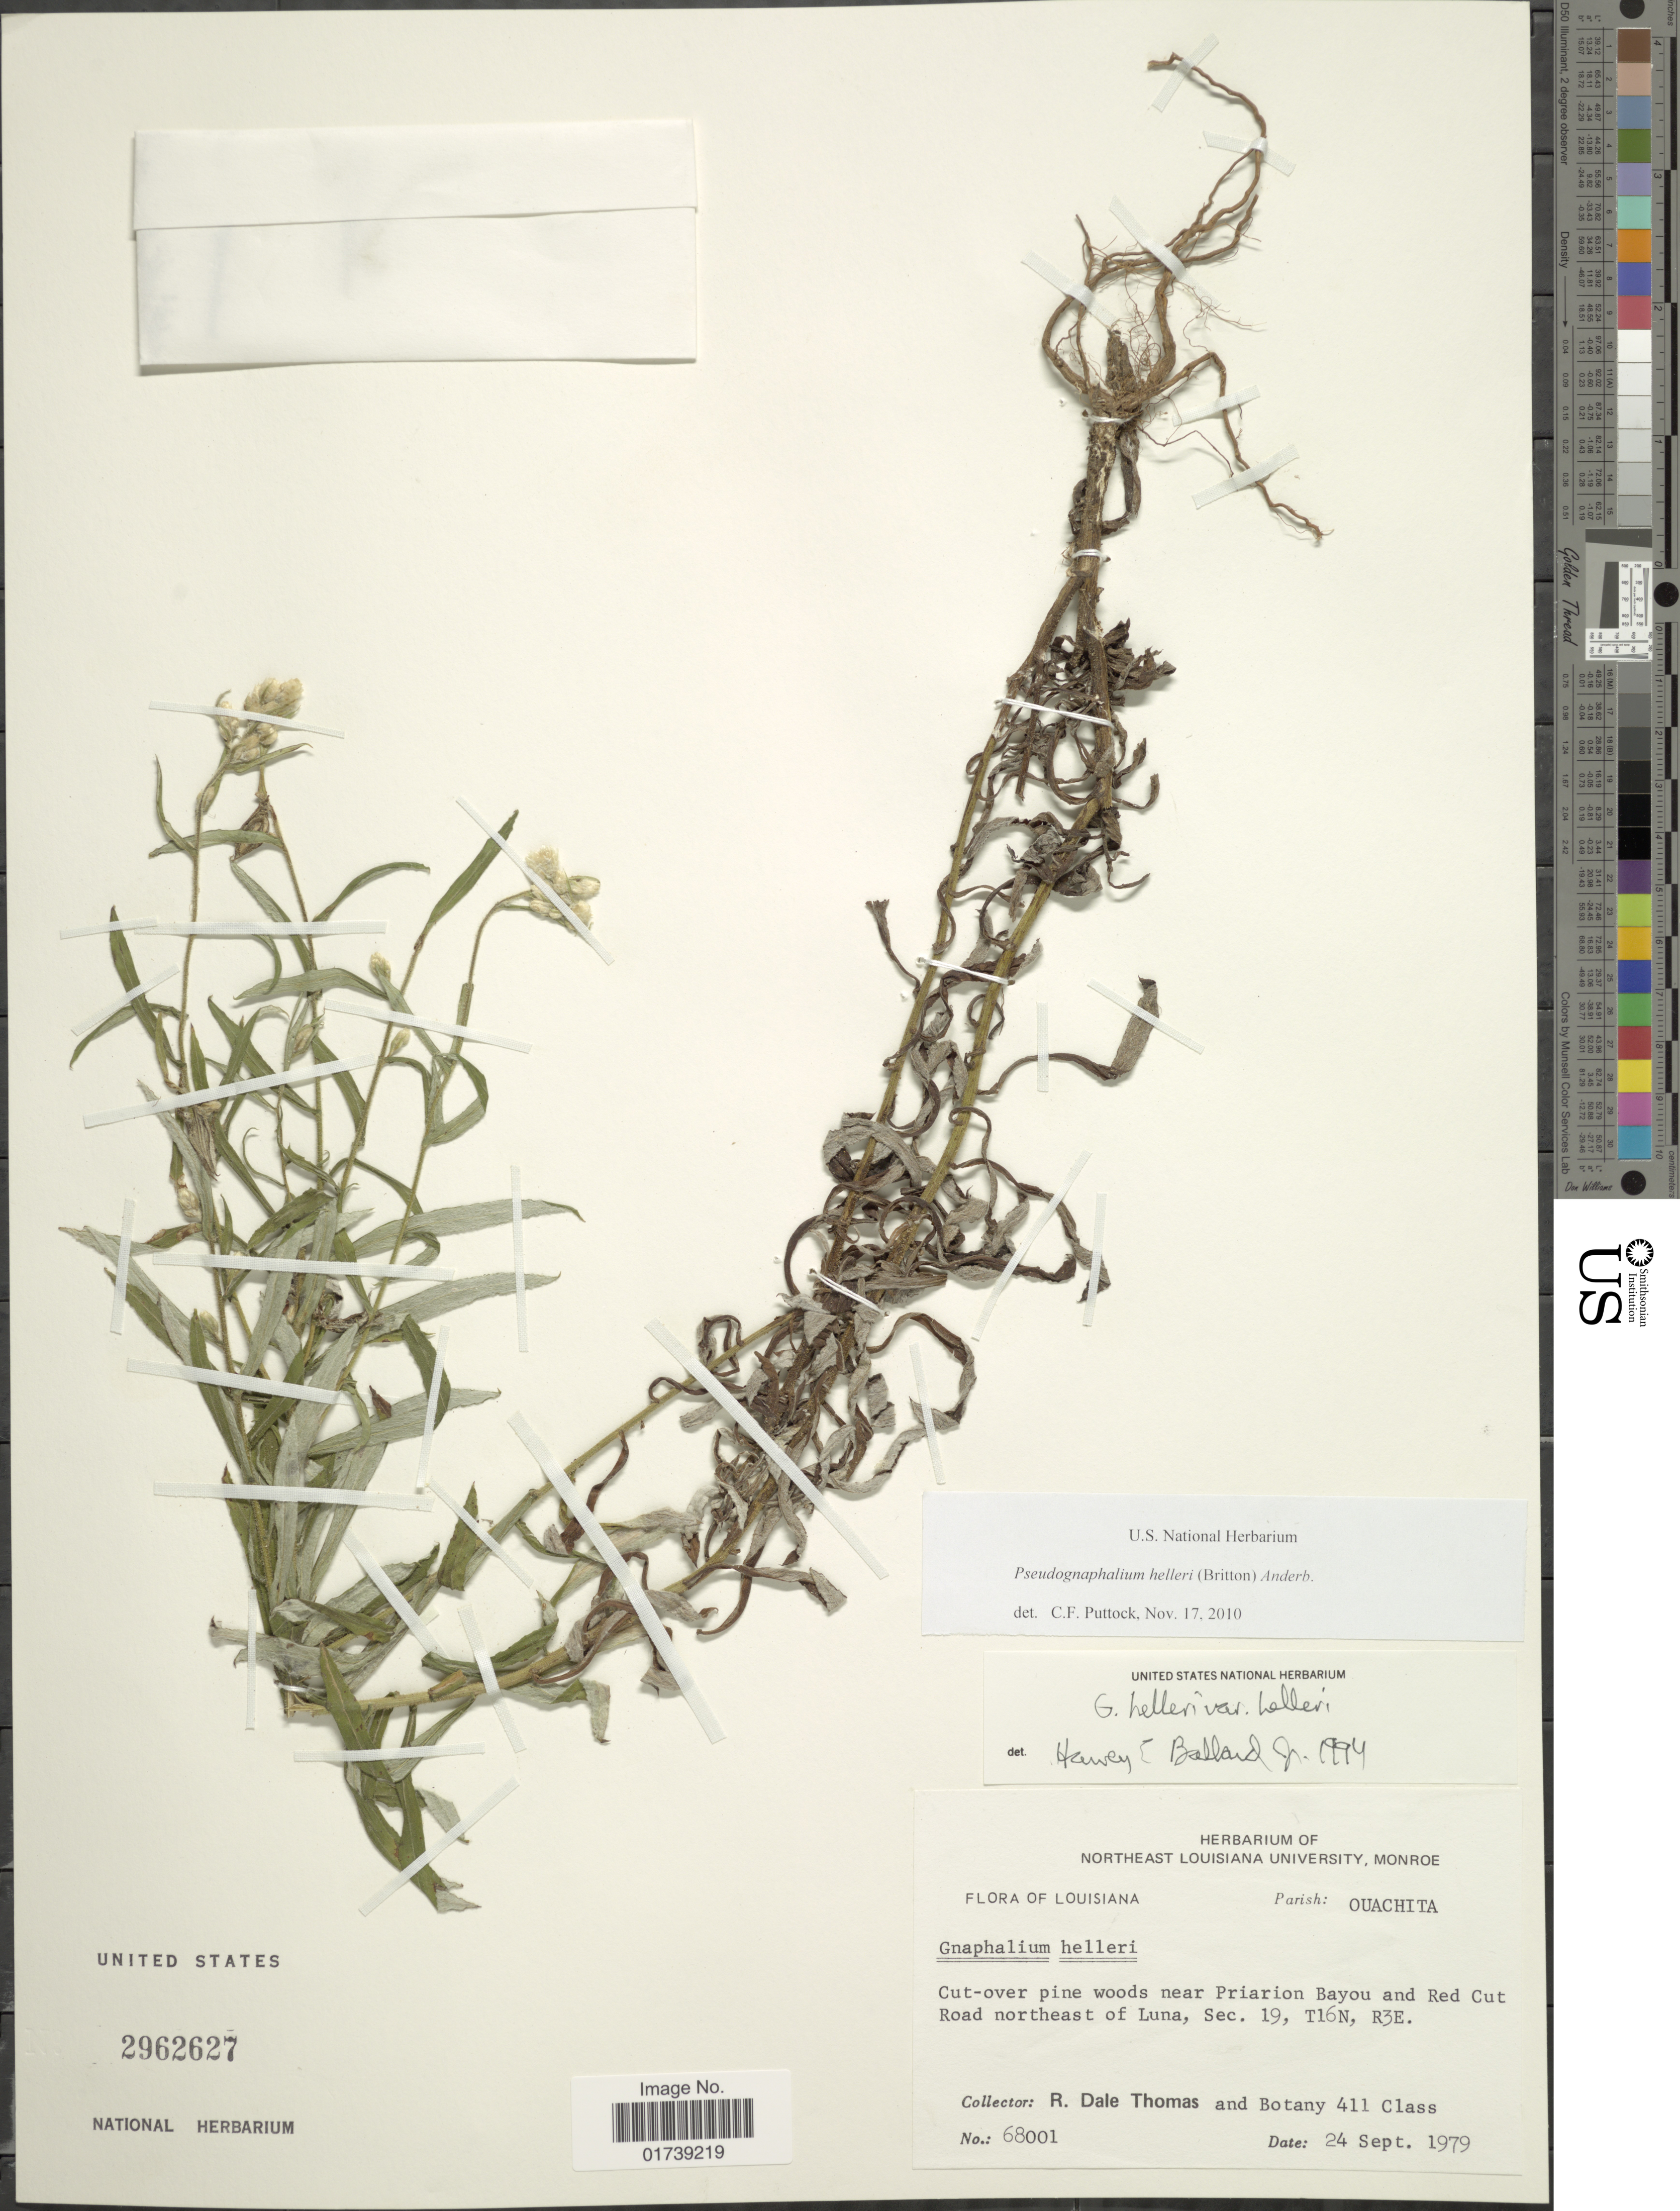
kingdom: Plantae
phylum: Tracheophyta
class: Magnoliopsida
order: Asterales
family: Asteraceae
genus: Pseudognaphalium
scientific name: Pseudognaphalium helleri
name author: (Britton) Anderb.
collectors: R. Thomas & Students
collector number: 68001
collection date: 1979-09-24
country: United States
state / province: Louisiana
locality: Parish: Ouachita, near Priarion Bayou and Red Cut Road northeast of Luna, SEc. 19, T16n, R3E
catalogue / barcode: US 2962627